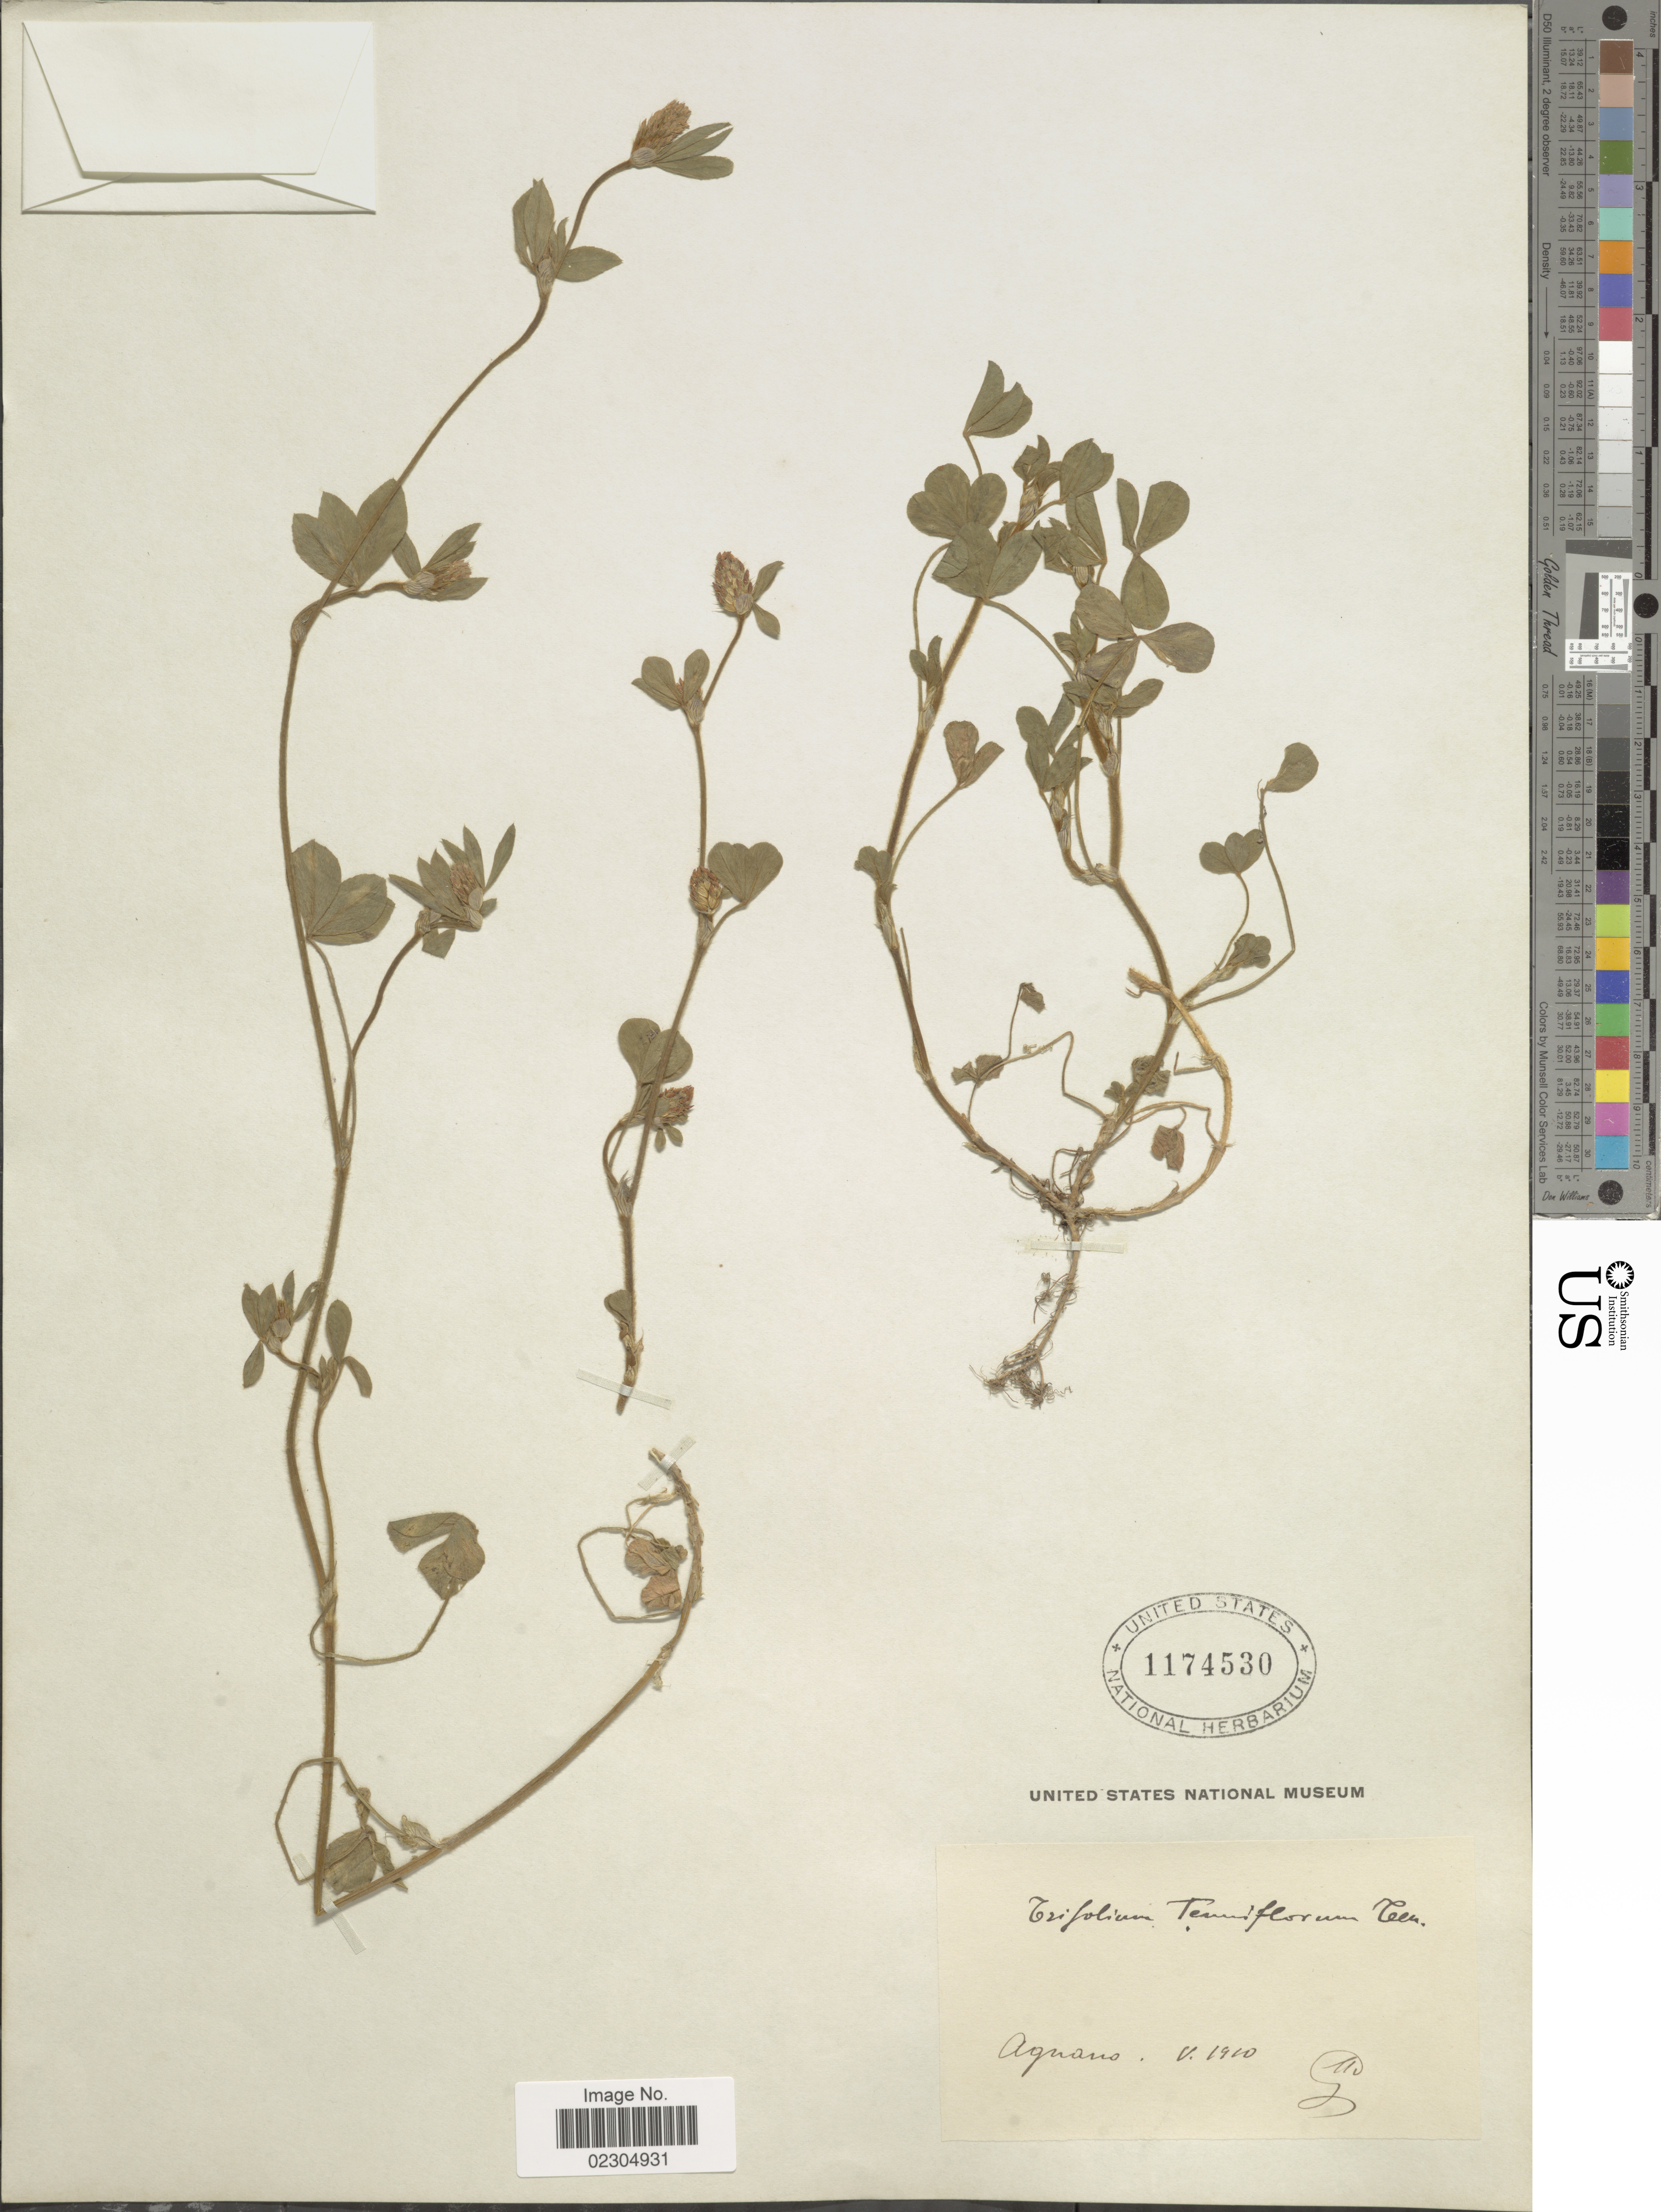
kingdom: Plantae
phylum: Tracheophyta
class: Magnoliopsida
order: Fabales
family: Fabaceae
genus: Trifolium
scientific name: Trifolium tenuiflorum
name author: Ten.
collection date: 1910-08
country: Italy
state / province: Campania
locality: Agnano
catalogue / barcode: US 1174530